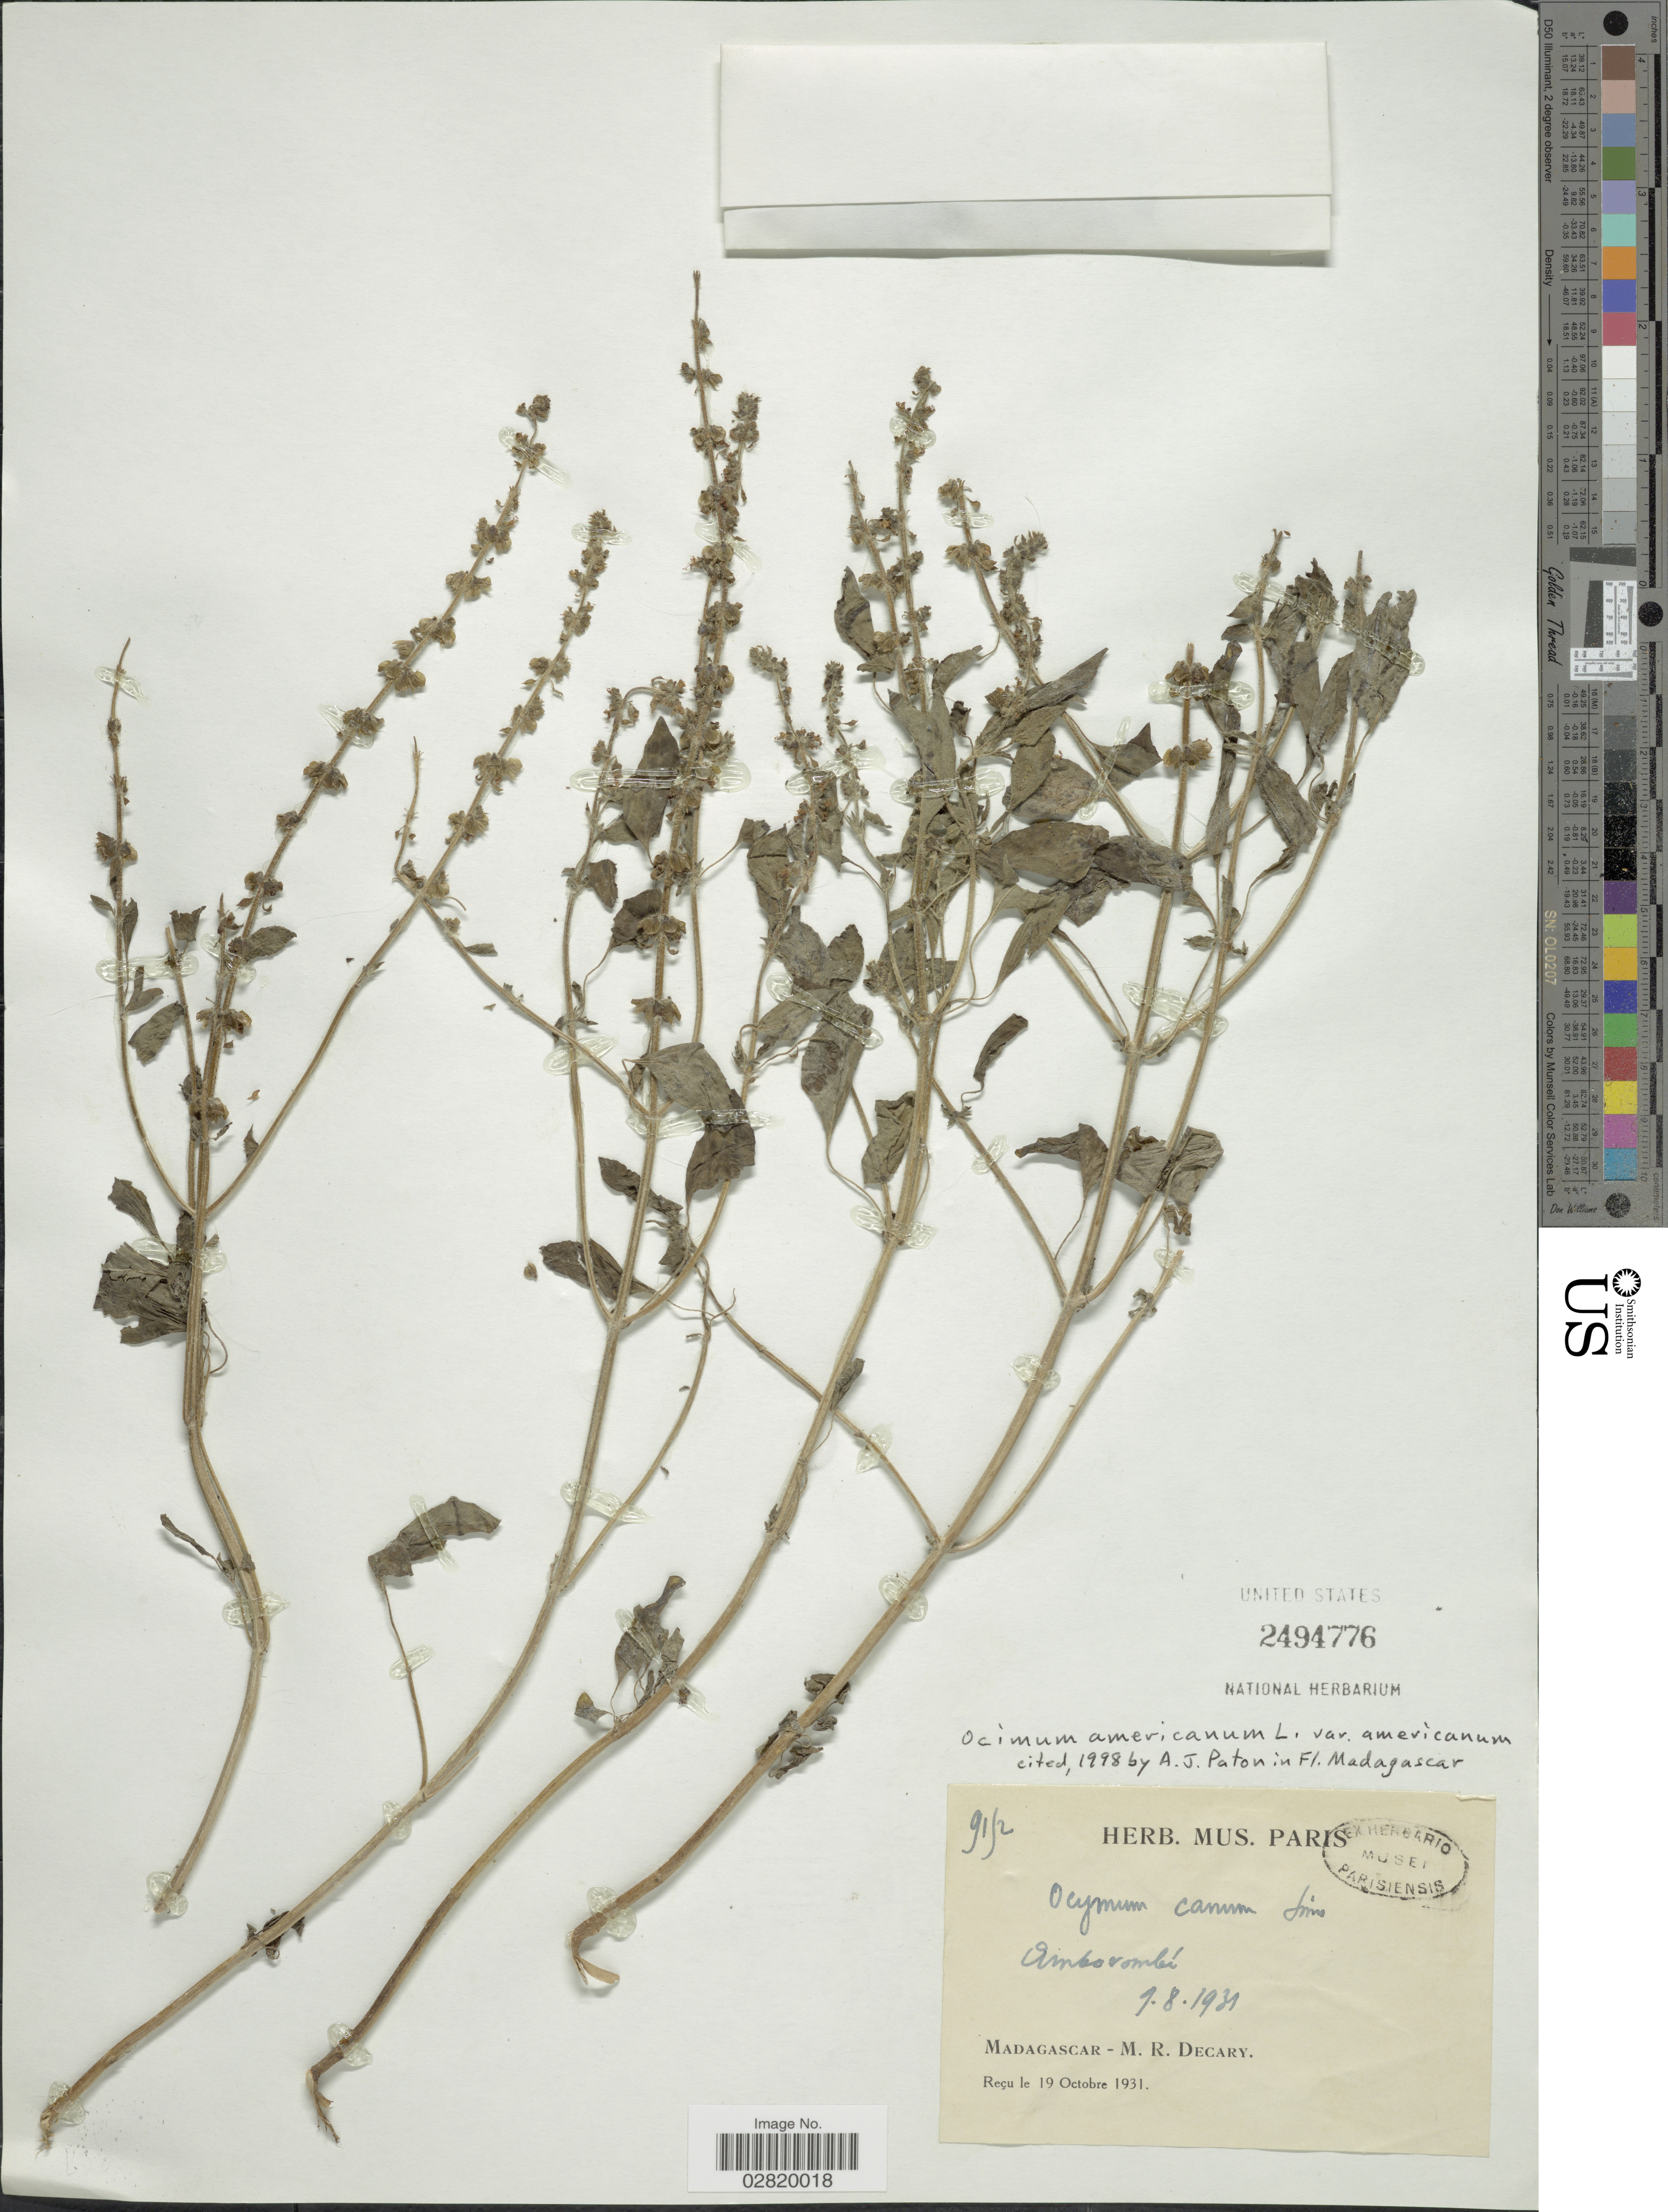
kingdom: Plantae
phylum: Tracheophyta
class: Magnoliopsida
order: Lamiales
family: Lamiaceae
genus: Ocimum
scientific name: Ocimum americanum var. americanum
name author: L.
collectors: R. Decary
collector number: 9152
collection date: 1931-08-09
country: Madagascar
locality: Ambovombé.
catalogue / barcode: US 2494776